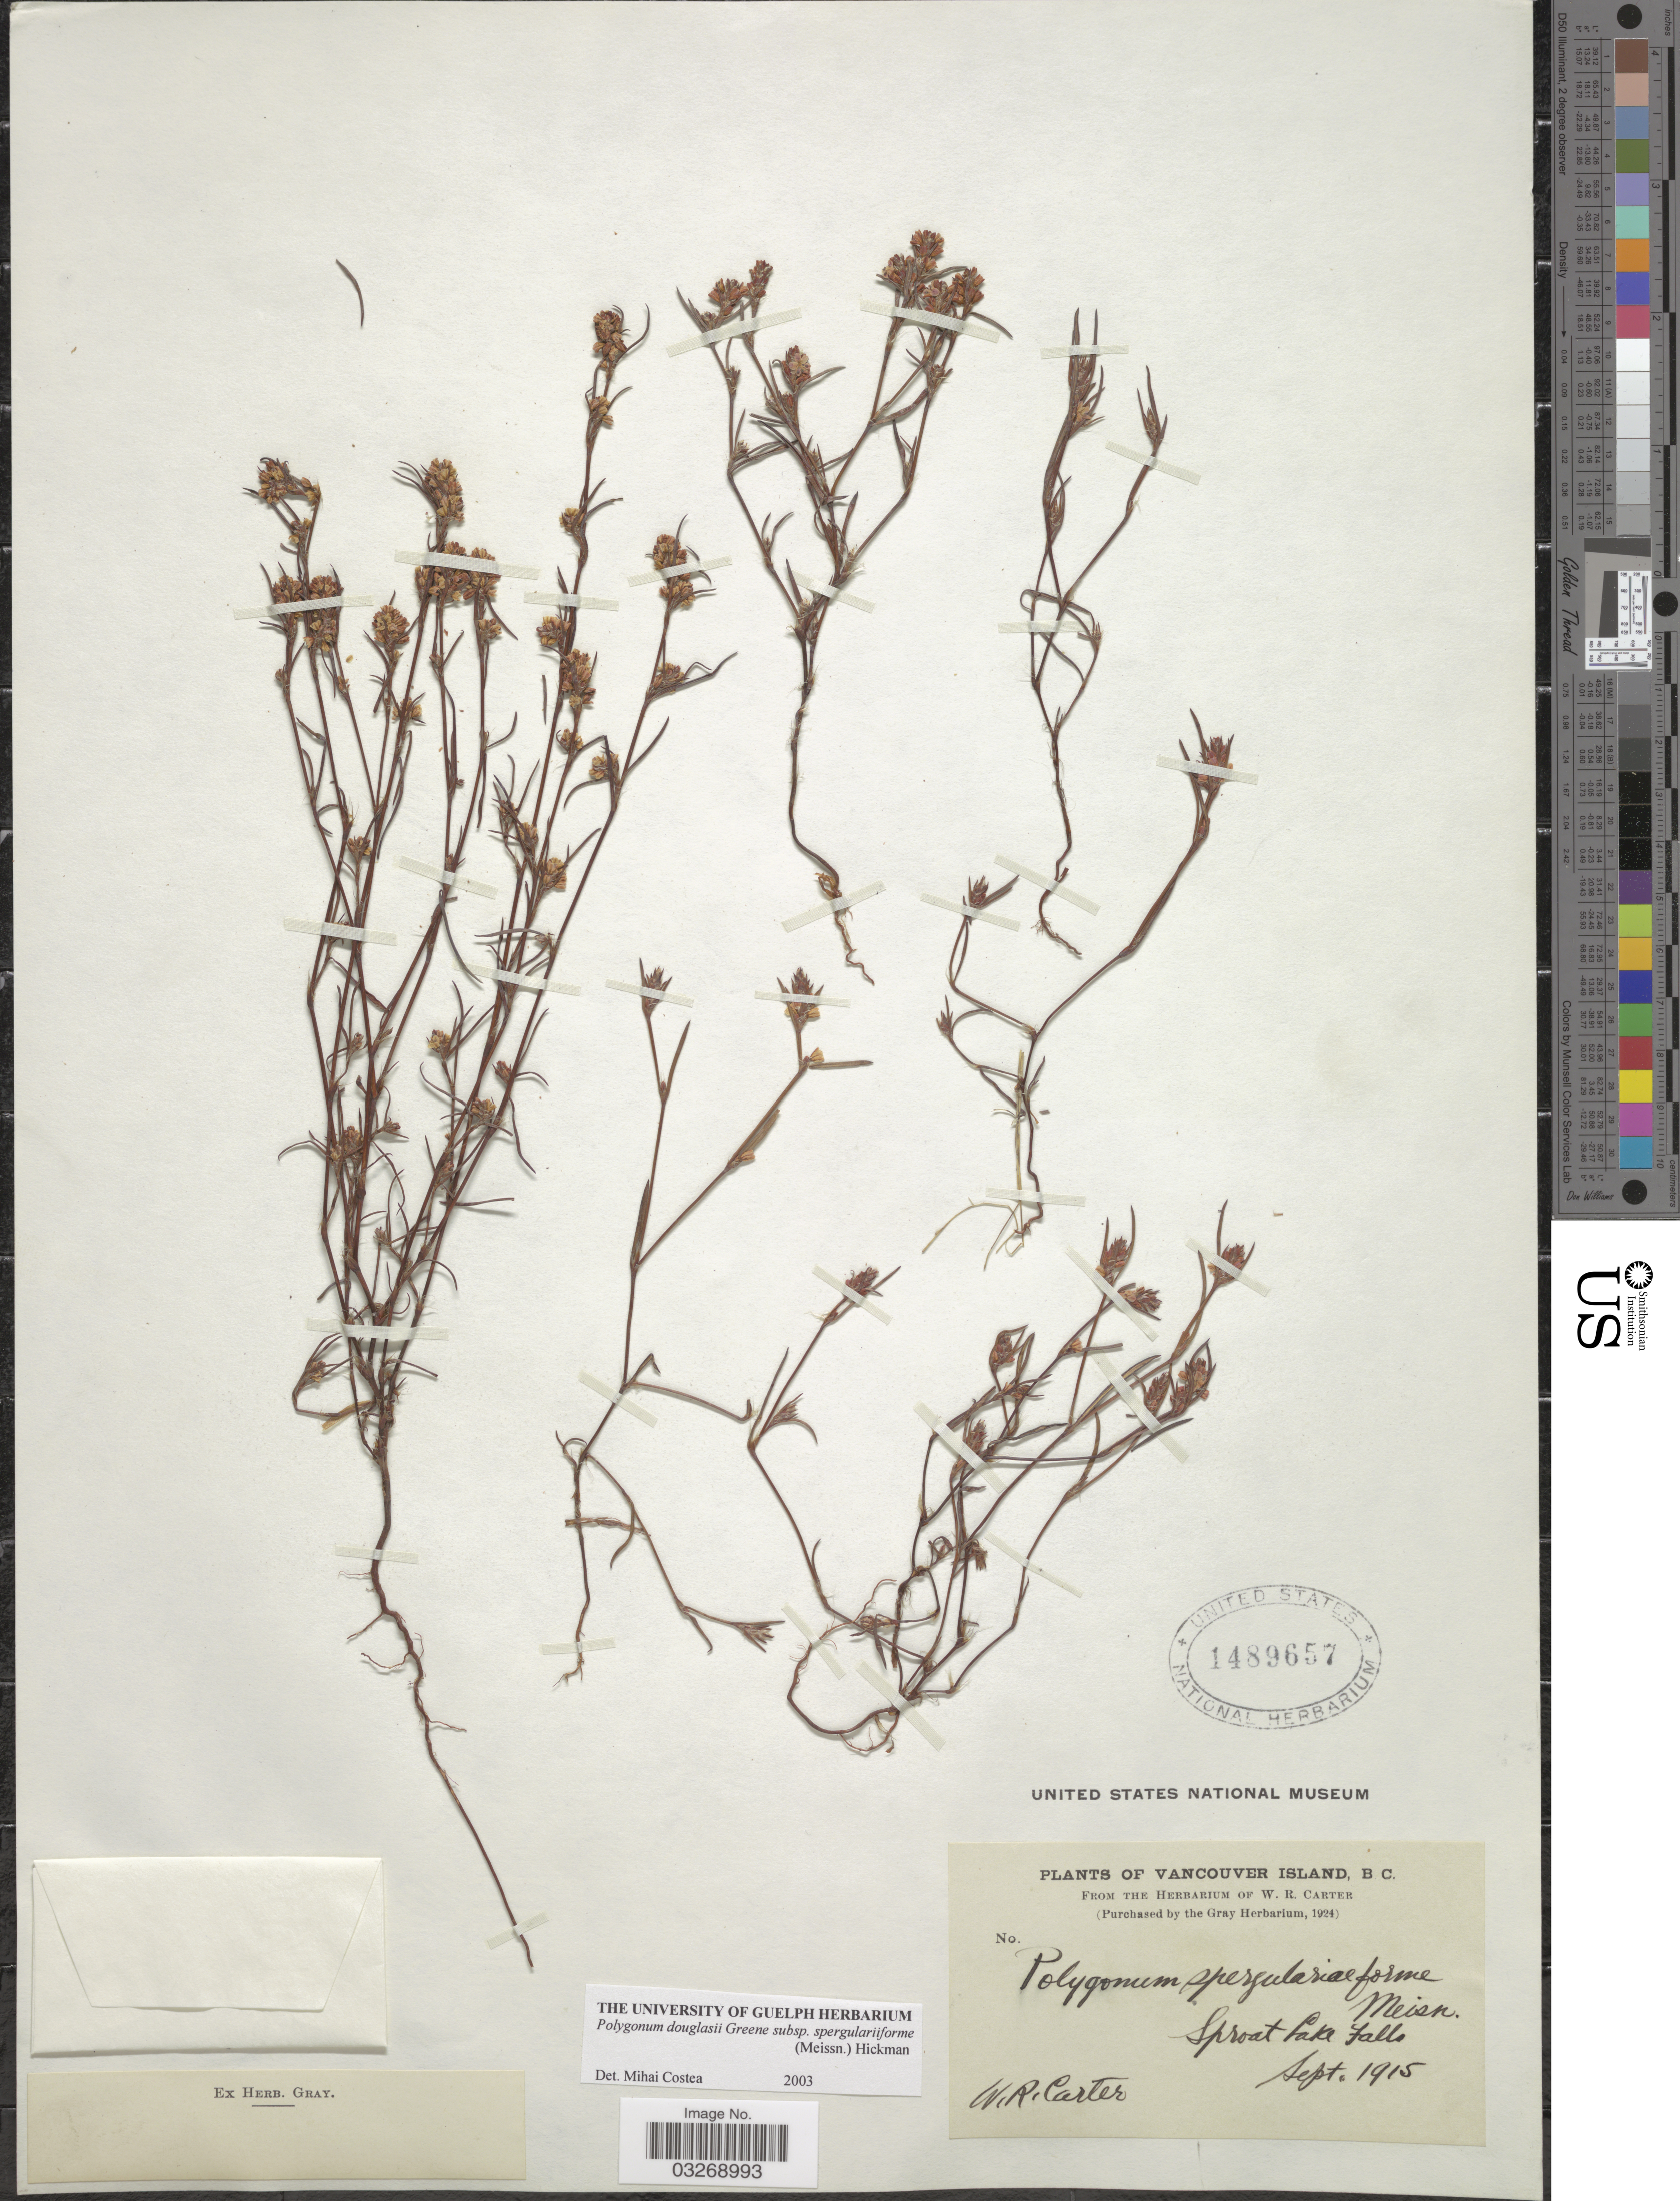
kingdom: Plantae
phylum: Tracheophyta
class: Magnoliopsida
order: Caryophyllales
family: Polygonaceae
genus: Polygonum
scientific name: Polygonum douglasii subsp. spergulariiforme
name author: (Meisn. ex Small) Hickman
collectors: W. R. Carter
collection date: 1915-09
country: Canada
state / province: British Columbia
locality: Vancouver Island. Sproat Lake Falls.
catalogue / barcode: US 1489657